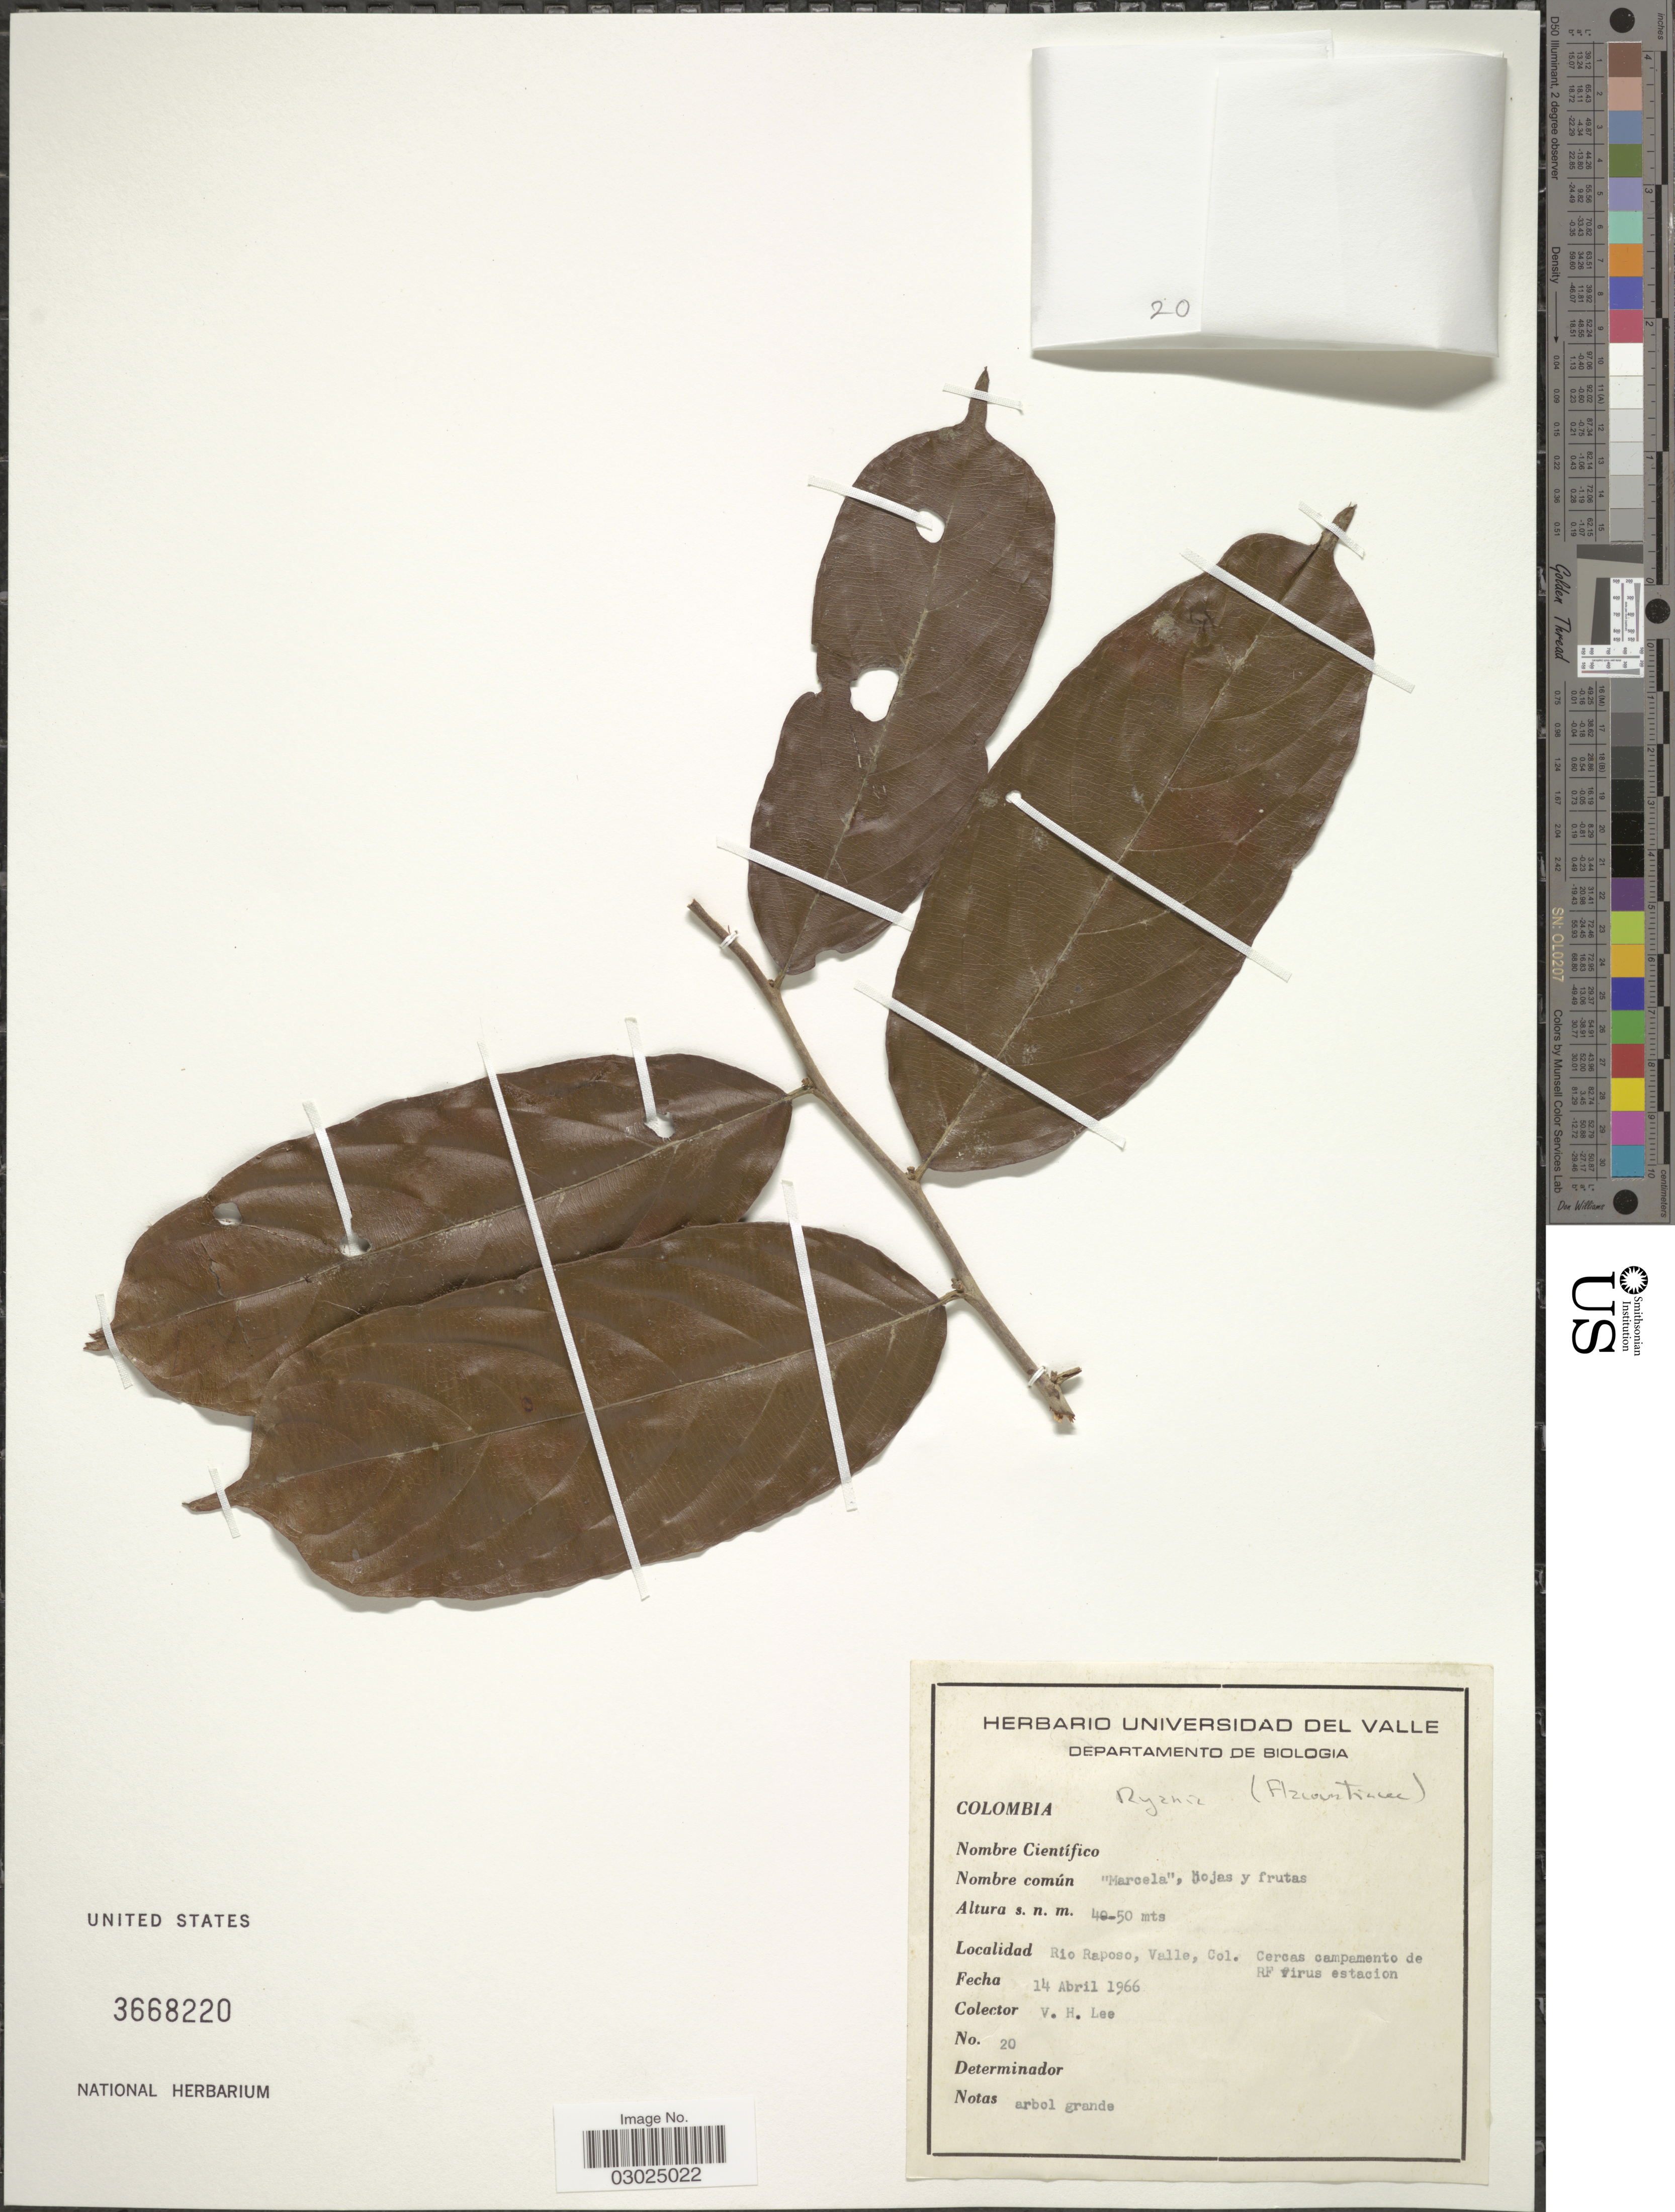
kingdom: Plantae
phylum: Tracheophyta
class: Magnoliopsida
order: Malpighiales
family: Salicaceae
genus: Ryania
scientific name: Ryania sp.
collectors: V. H. Lee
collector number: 20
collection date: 1966-04-14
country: Colombia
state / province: Valle del Cauca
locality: Rio Raposo, Valle, Col.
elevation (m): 50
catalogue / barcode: US 3668220